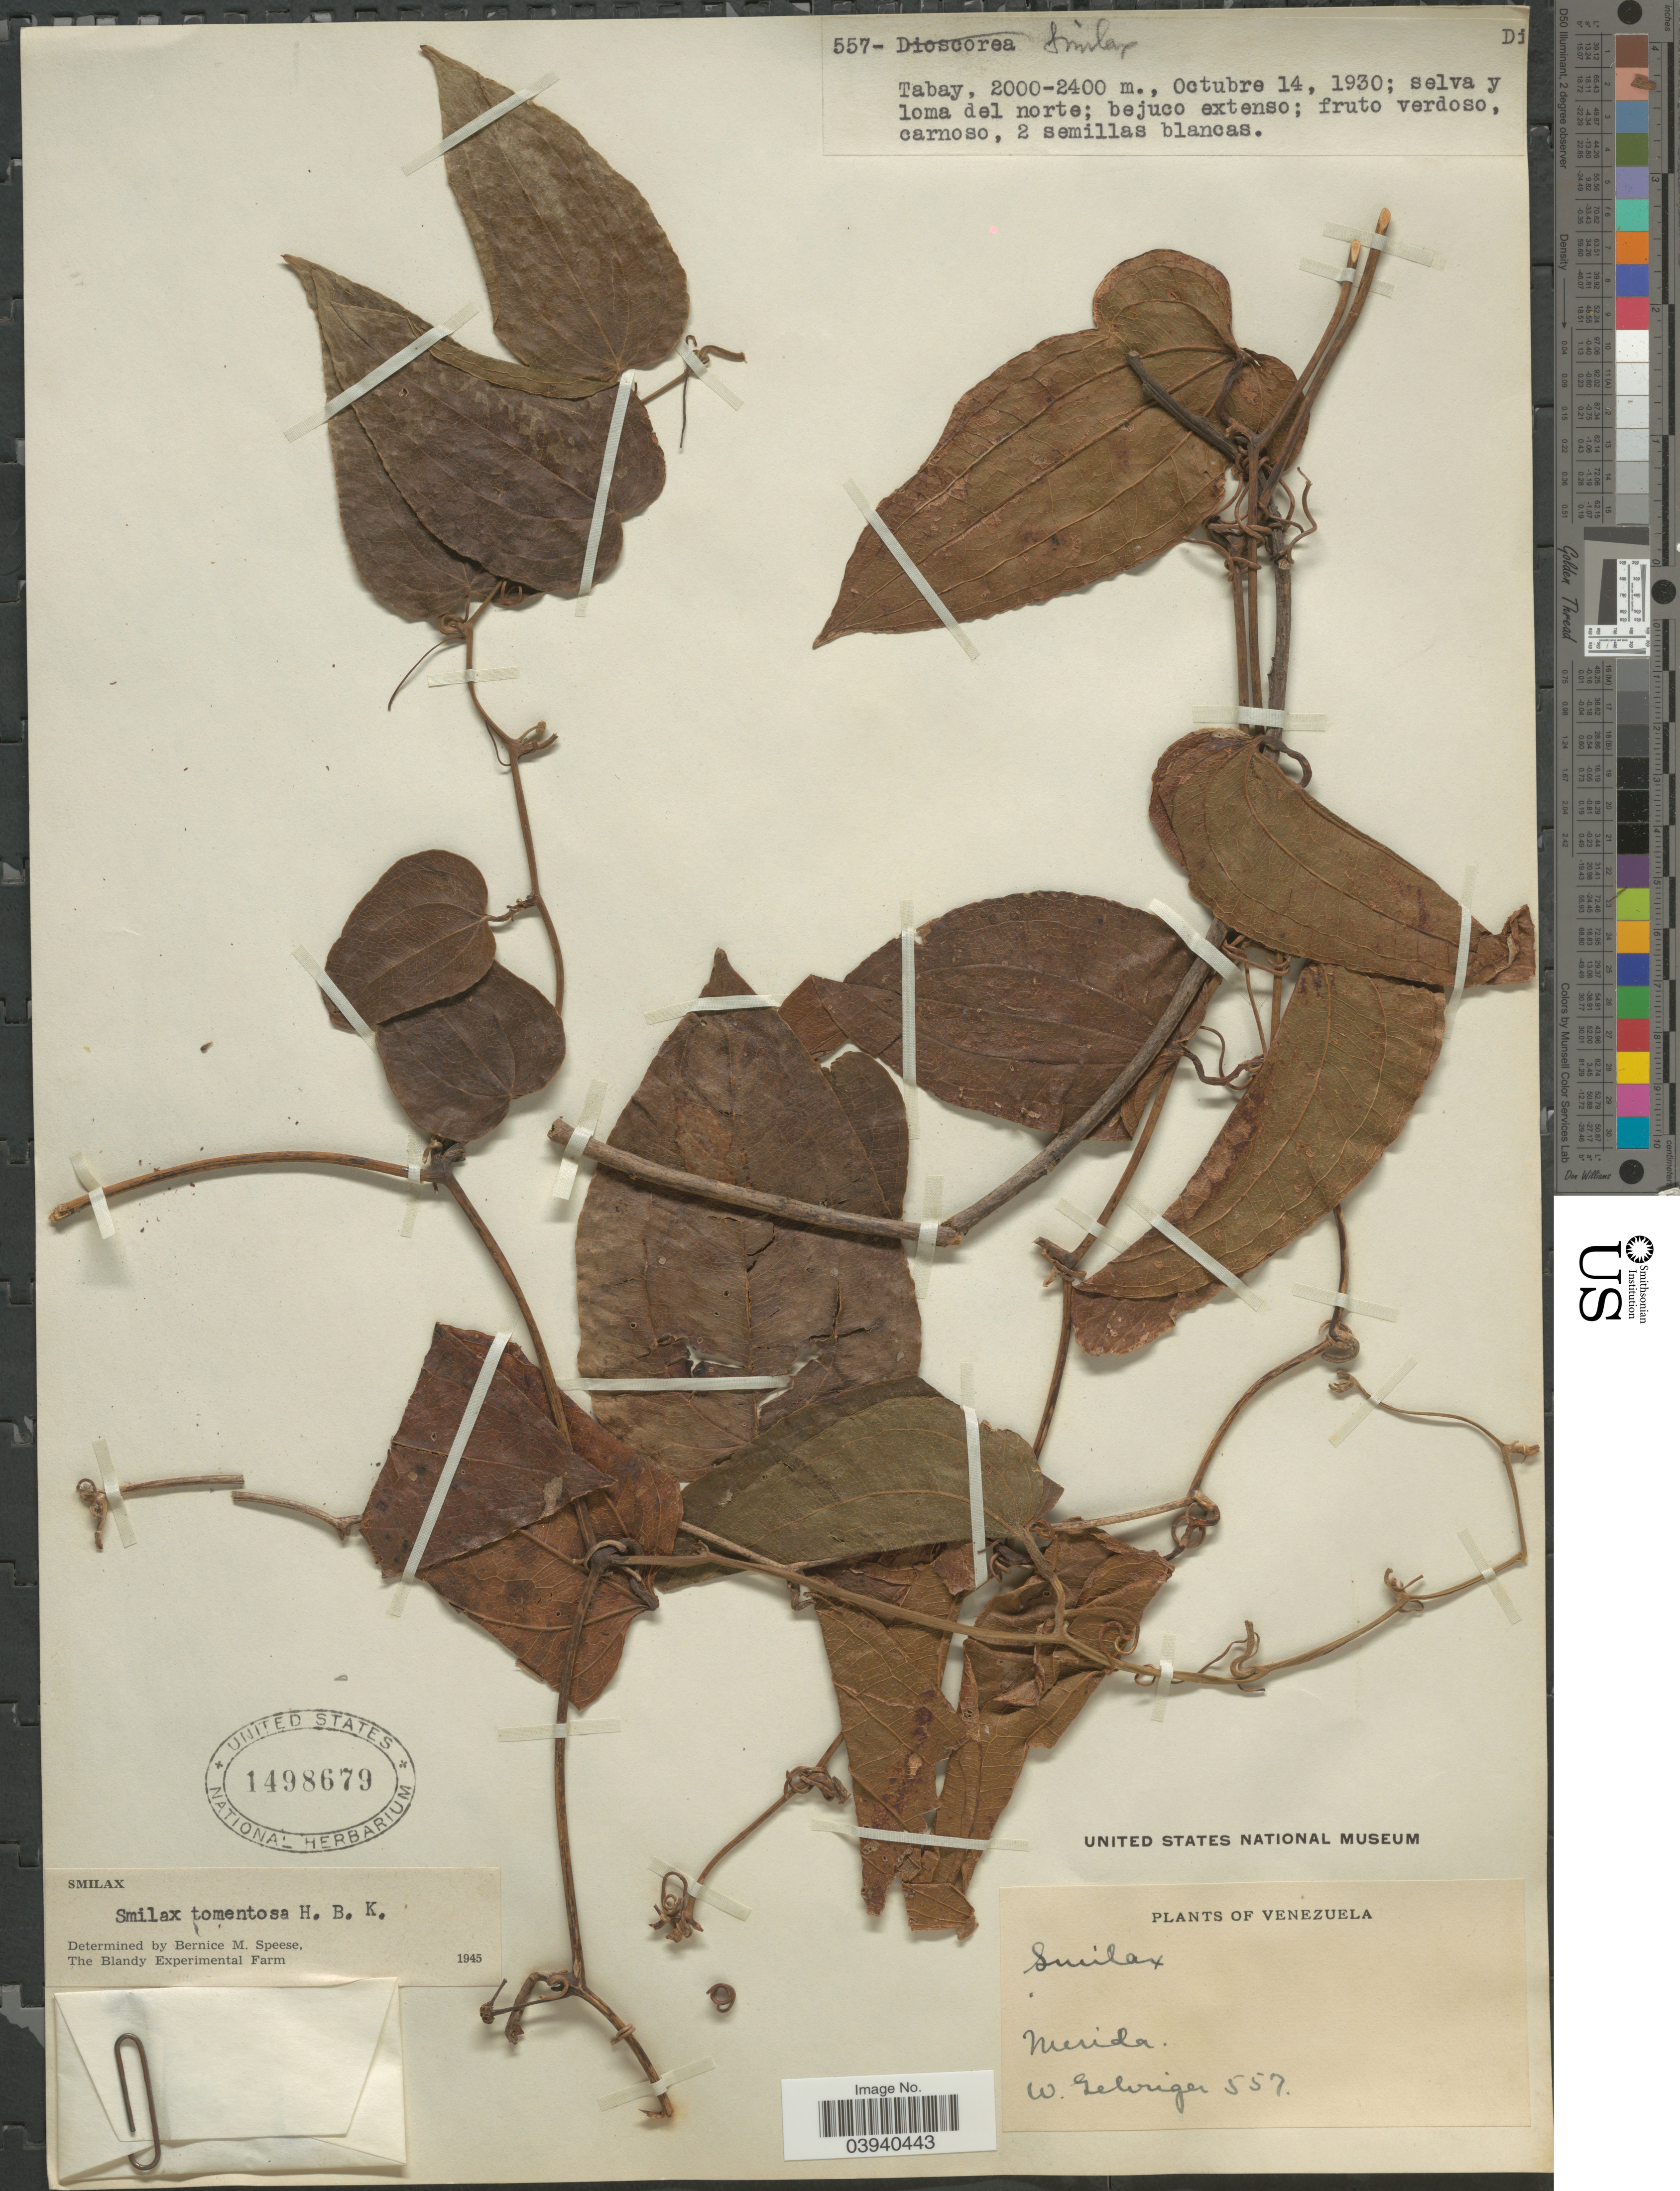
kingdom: Plantae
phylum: Tracheophyta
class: Liliopsida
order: Liliales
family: Smilacaceae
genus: Smilax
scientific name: Smilax tomentosa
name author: Kunth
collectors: W. Gehriger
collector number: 557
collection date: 1930-10-14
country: Venezuela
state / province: Merida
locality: Tabay, selva y loma de norte.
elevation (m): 2000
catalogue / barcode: US 1498679